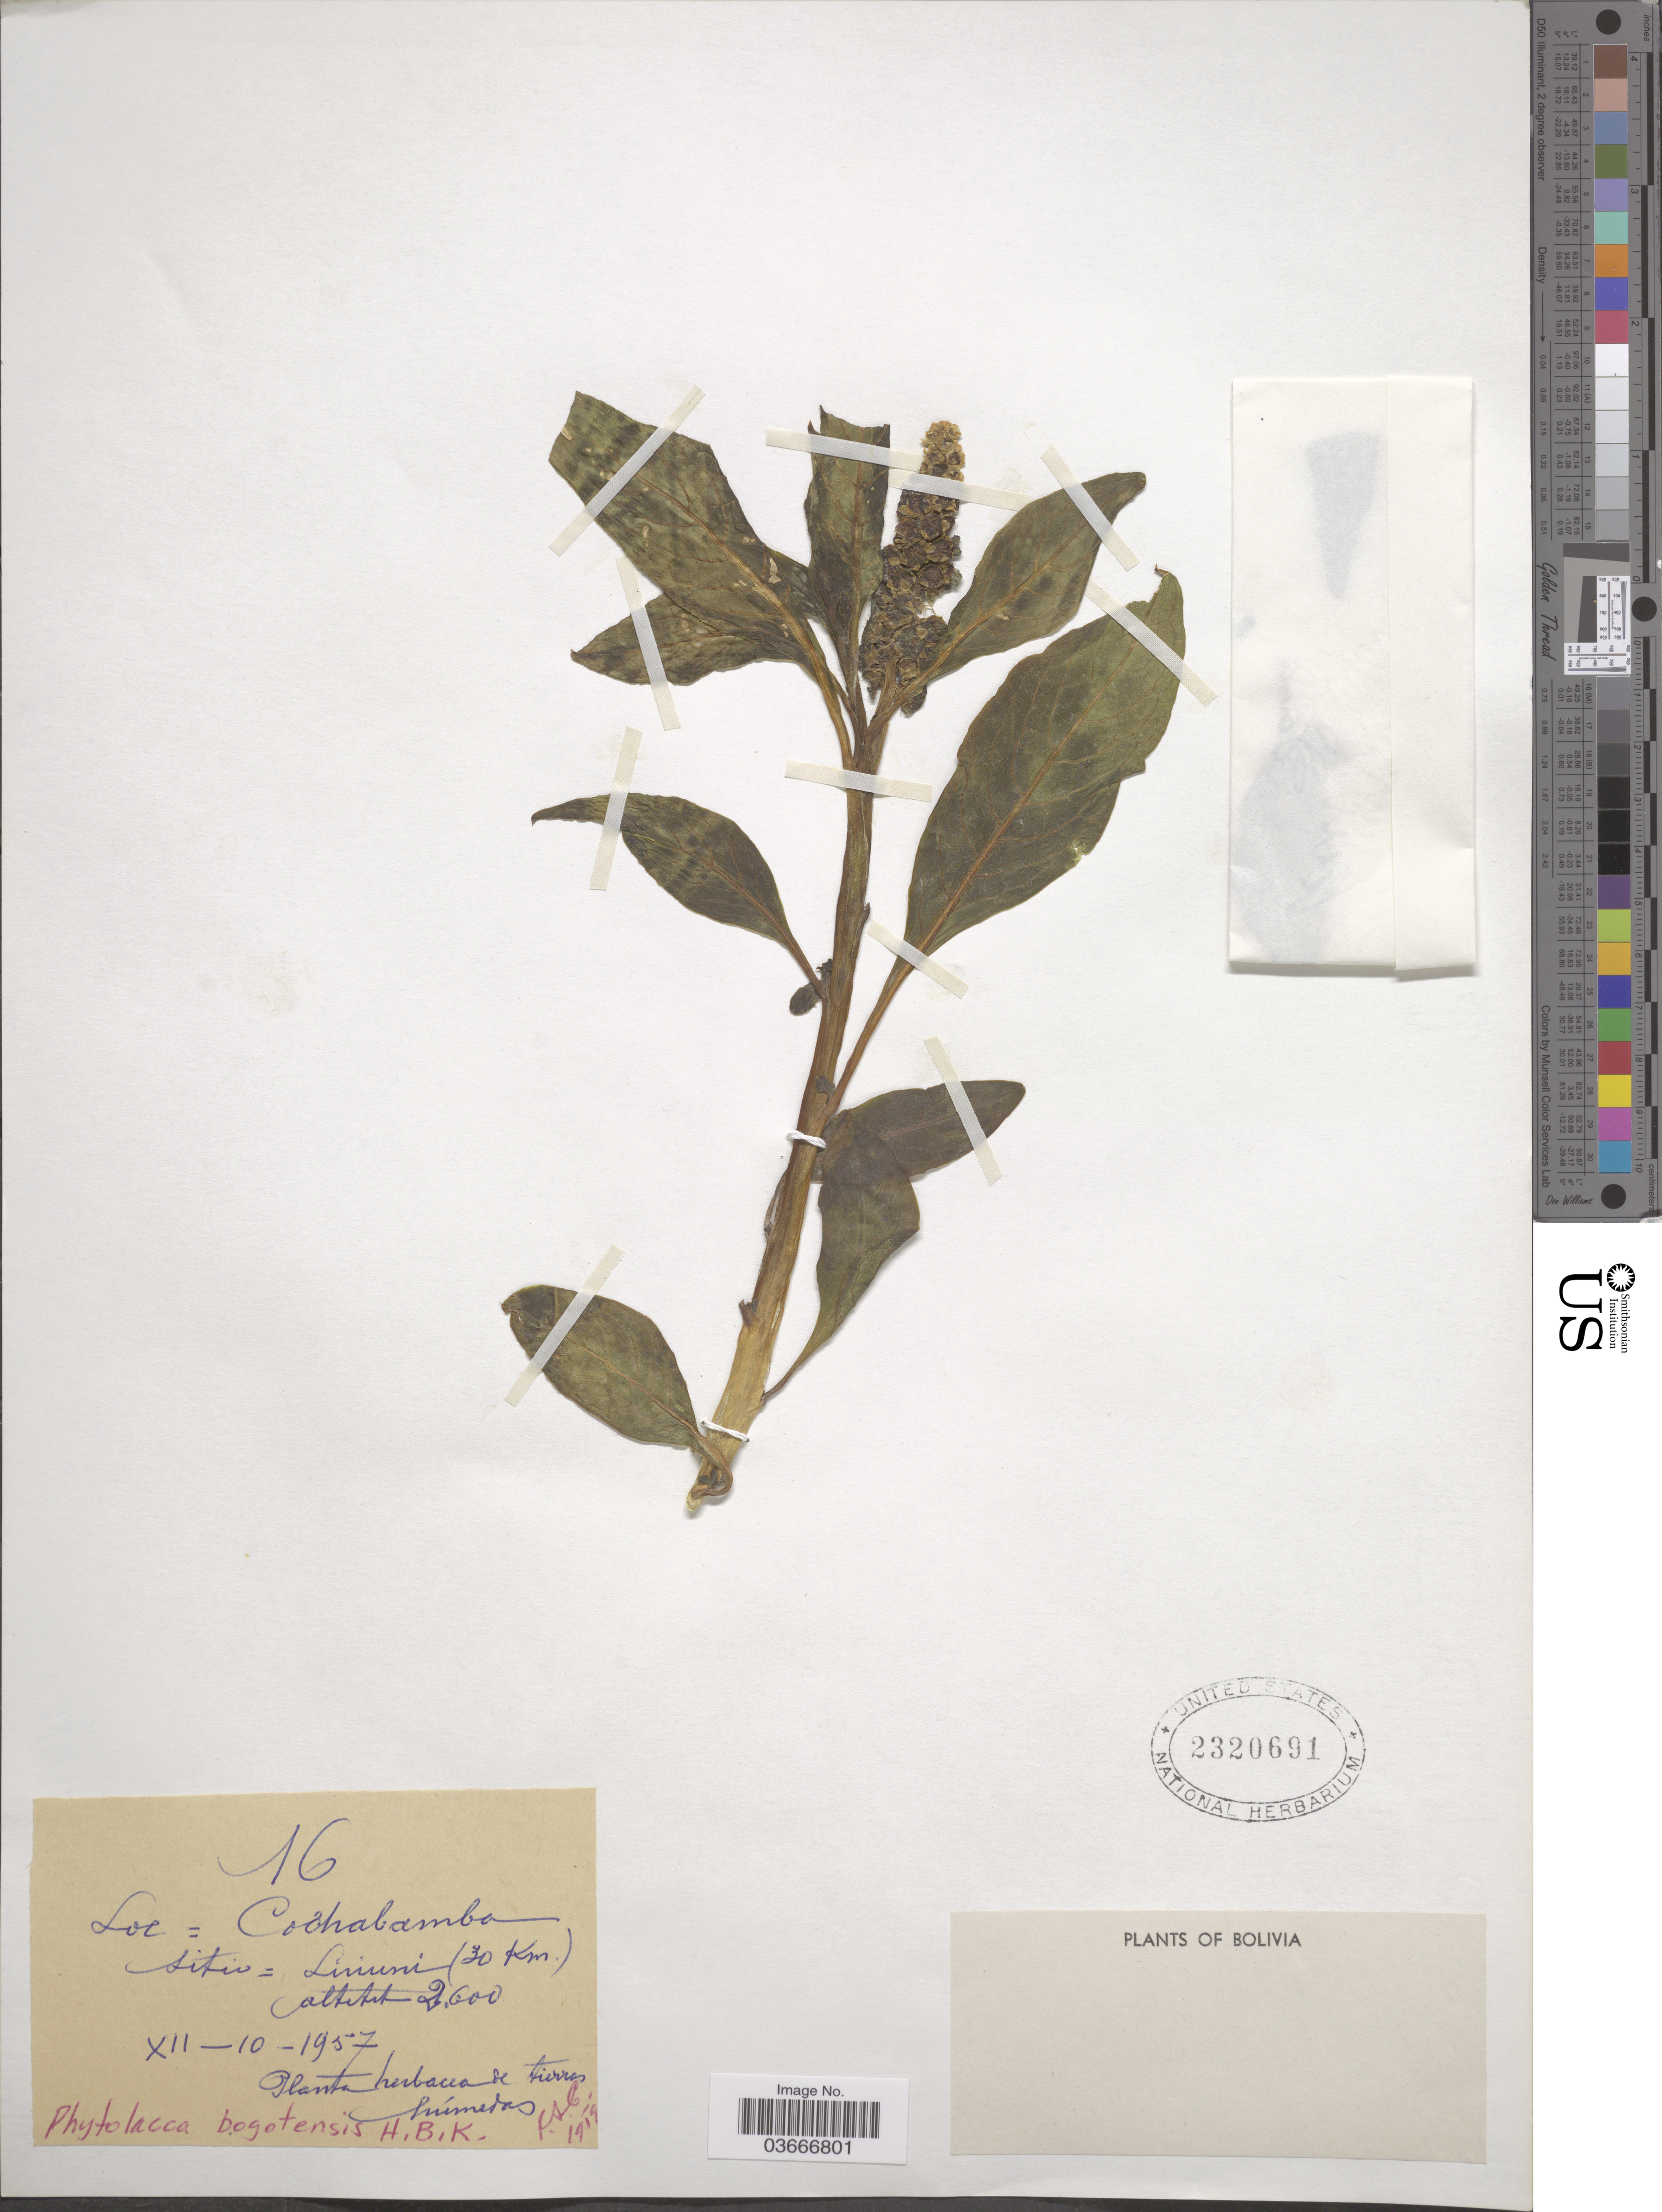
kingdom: Plantae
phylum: Tracheophyta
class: Magnoliopsida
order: Caryophyllales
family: Phytolaccaceae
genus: Phytolacca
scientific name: Phytolacca bogotensis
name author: Kunth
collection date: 1957-12-10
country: Bolivia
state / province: Cochabamba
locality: Liriuni (30 Km.).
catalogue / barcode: US 2320691